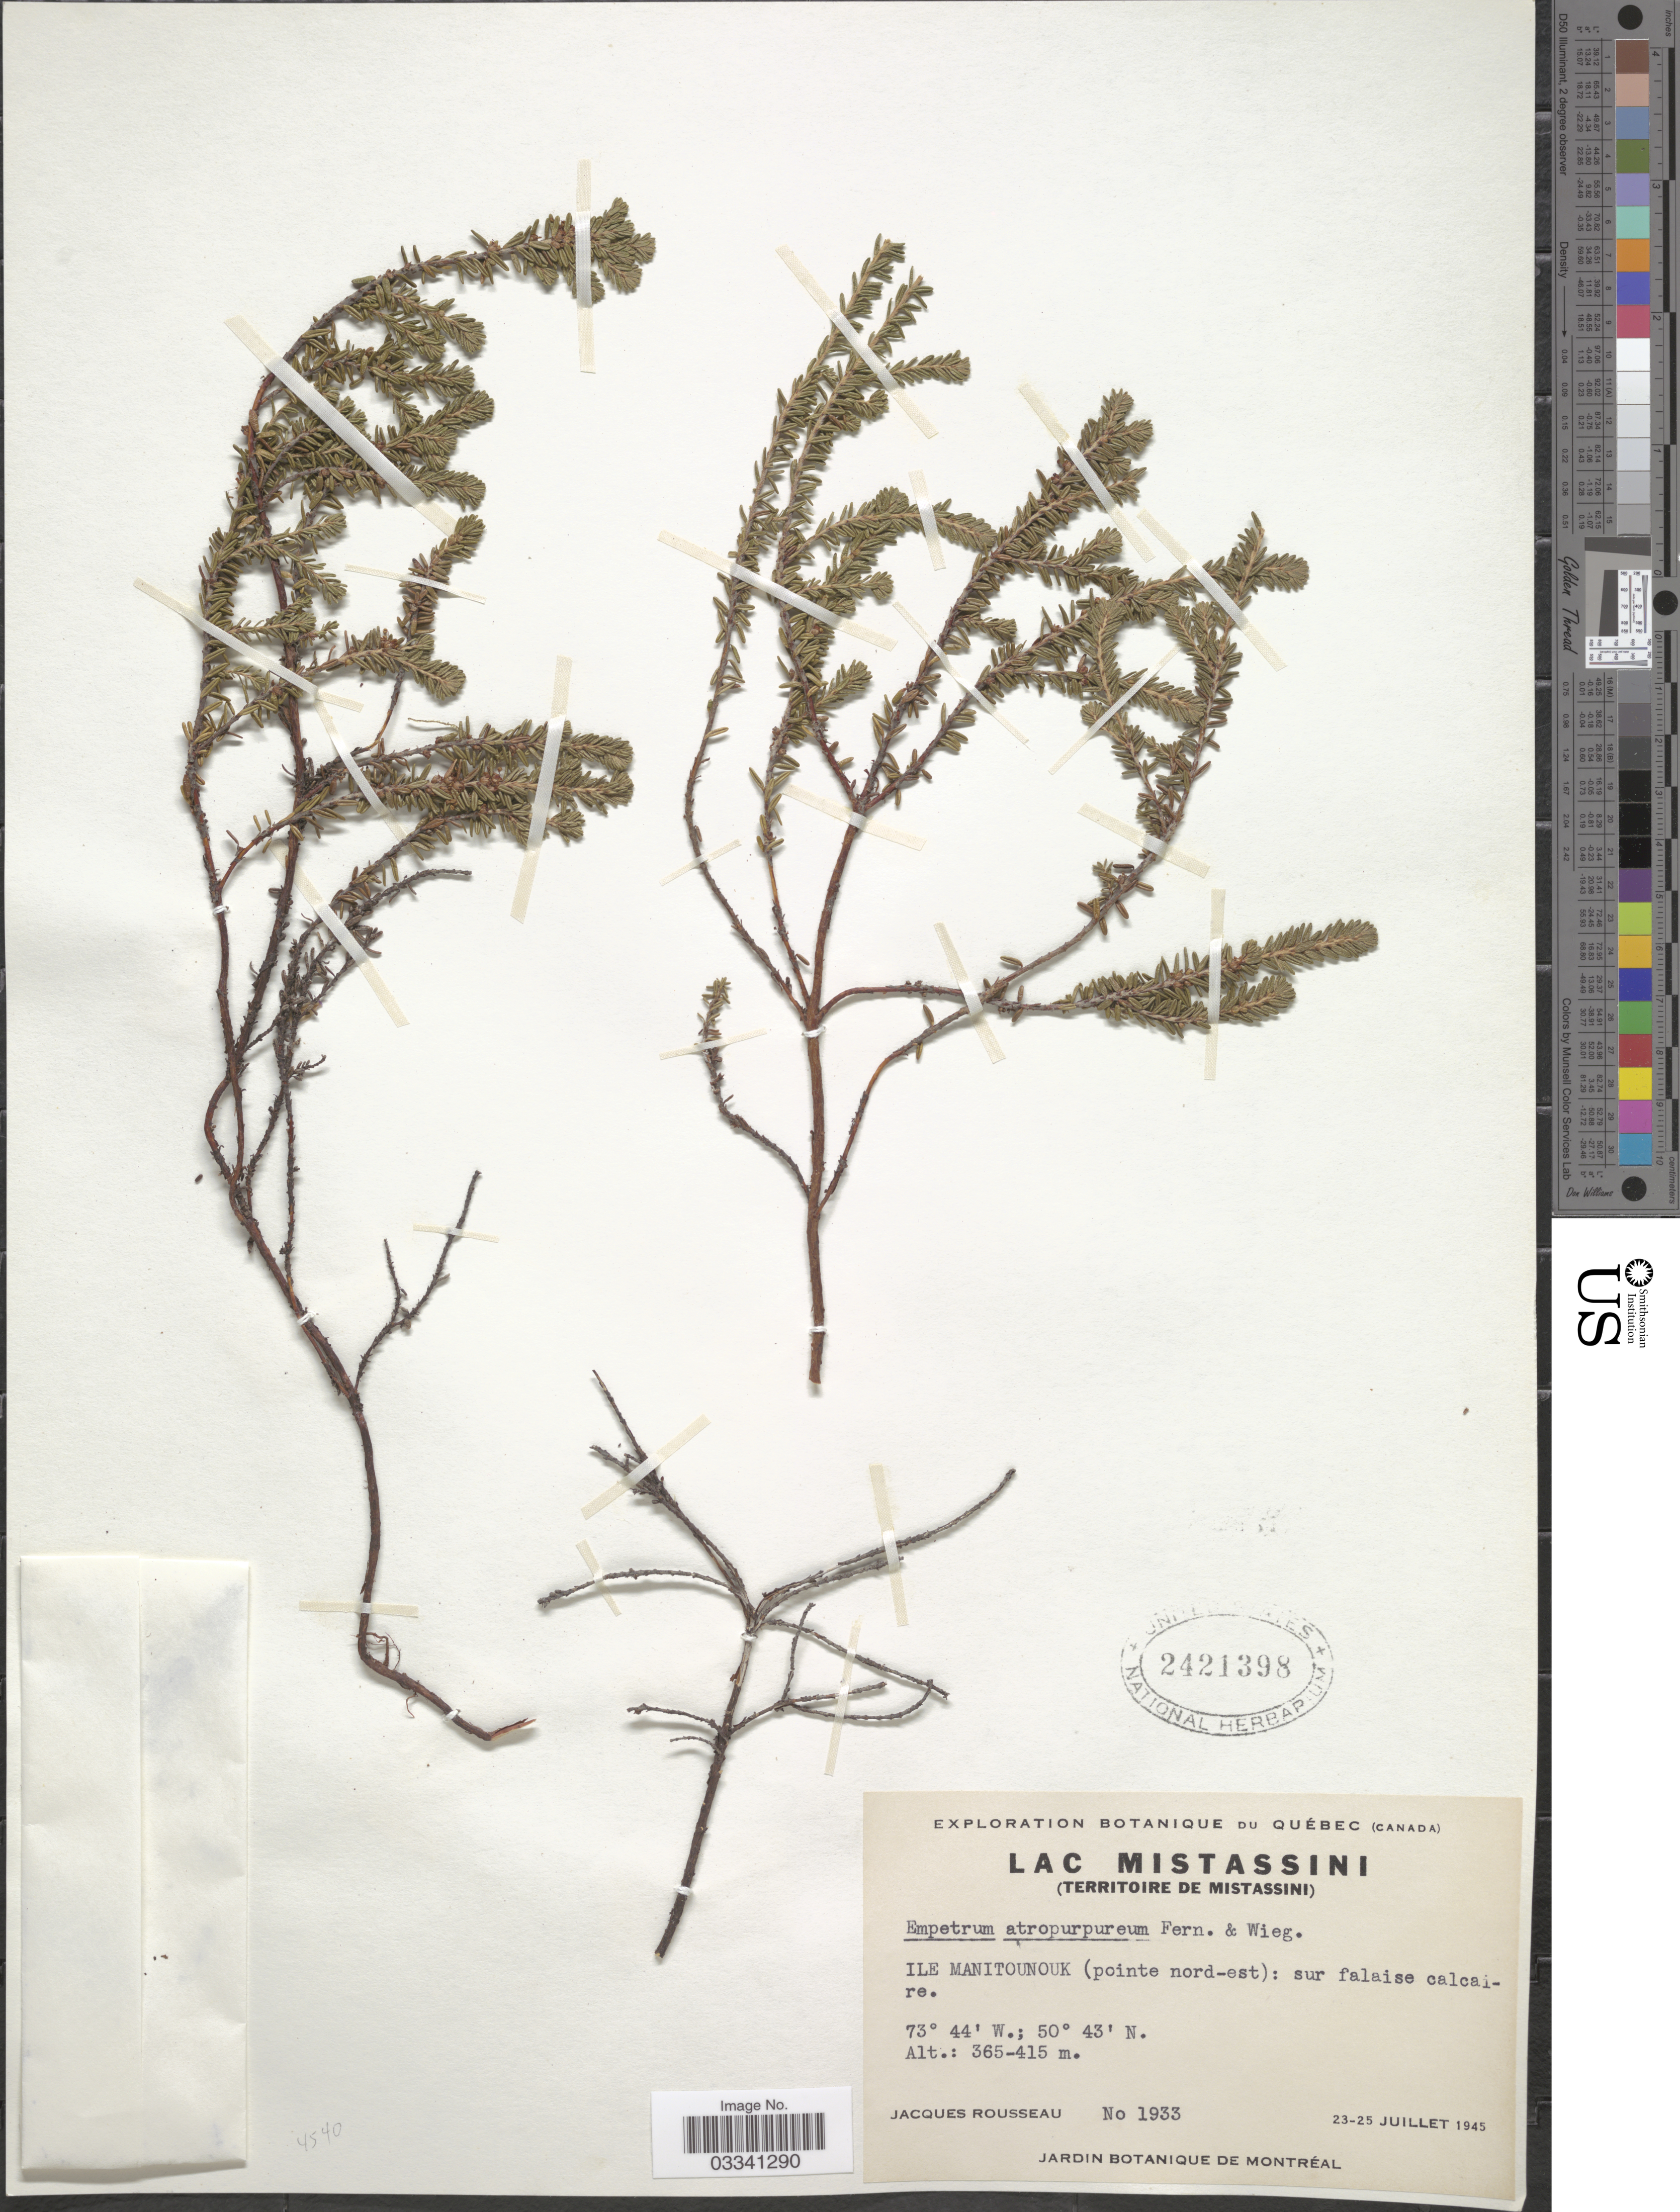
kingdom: Plantae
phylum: Tracheophyta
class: Magnoliopsida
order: Ericales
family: Ericaceae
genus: Empetrum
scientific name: Empetrum atropurpureum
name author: Fernald & Wiegand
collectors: J. Rousseau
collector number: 1933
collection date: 1945-07-23/1945-07-25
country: Canada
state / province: Quebec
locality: Lac Mistassini (Territoire de Mistassini). Ile Manitounouk (pointe nord-est): sur falaise calcaire.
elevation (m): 365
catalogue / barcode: US 2421398